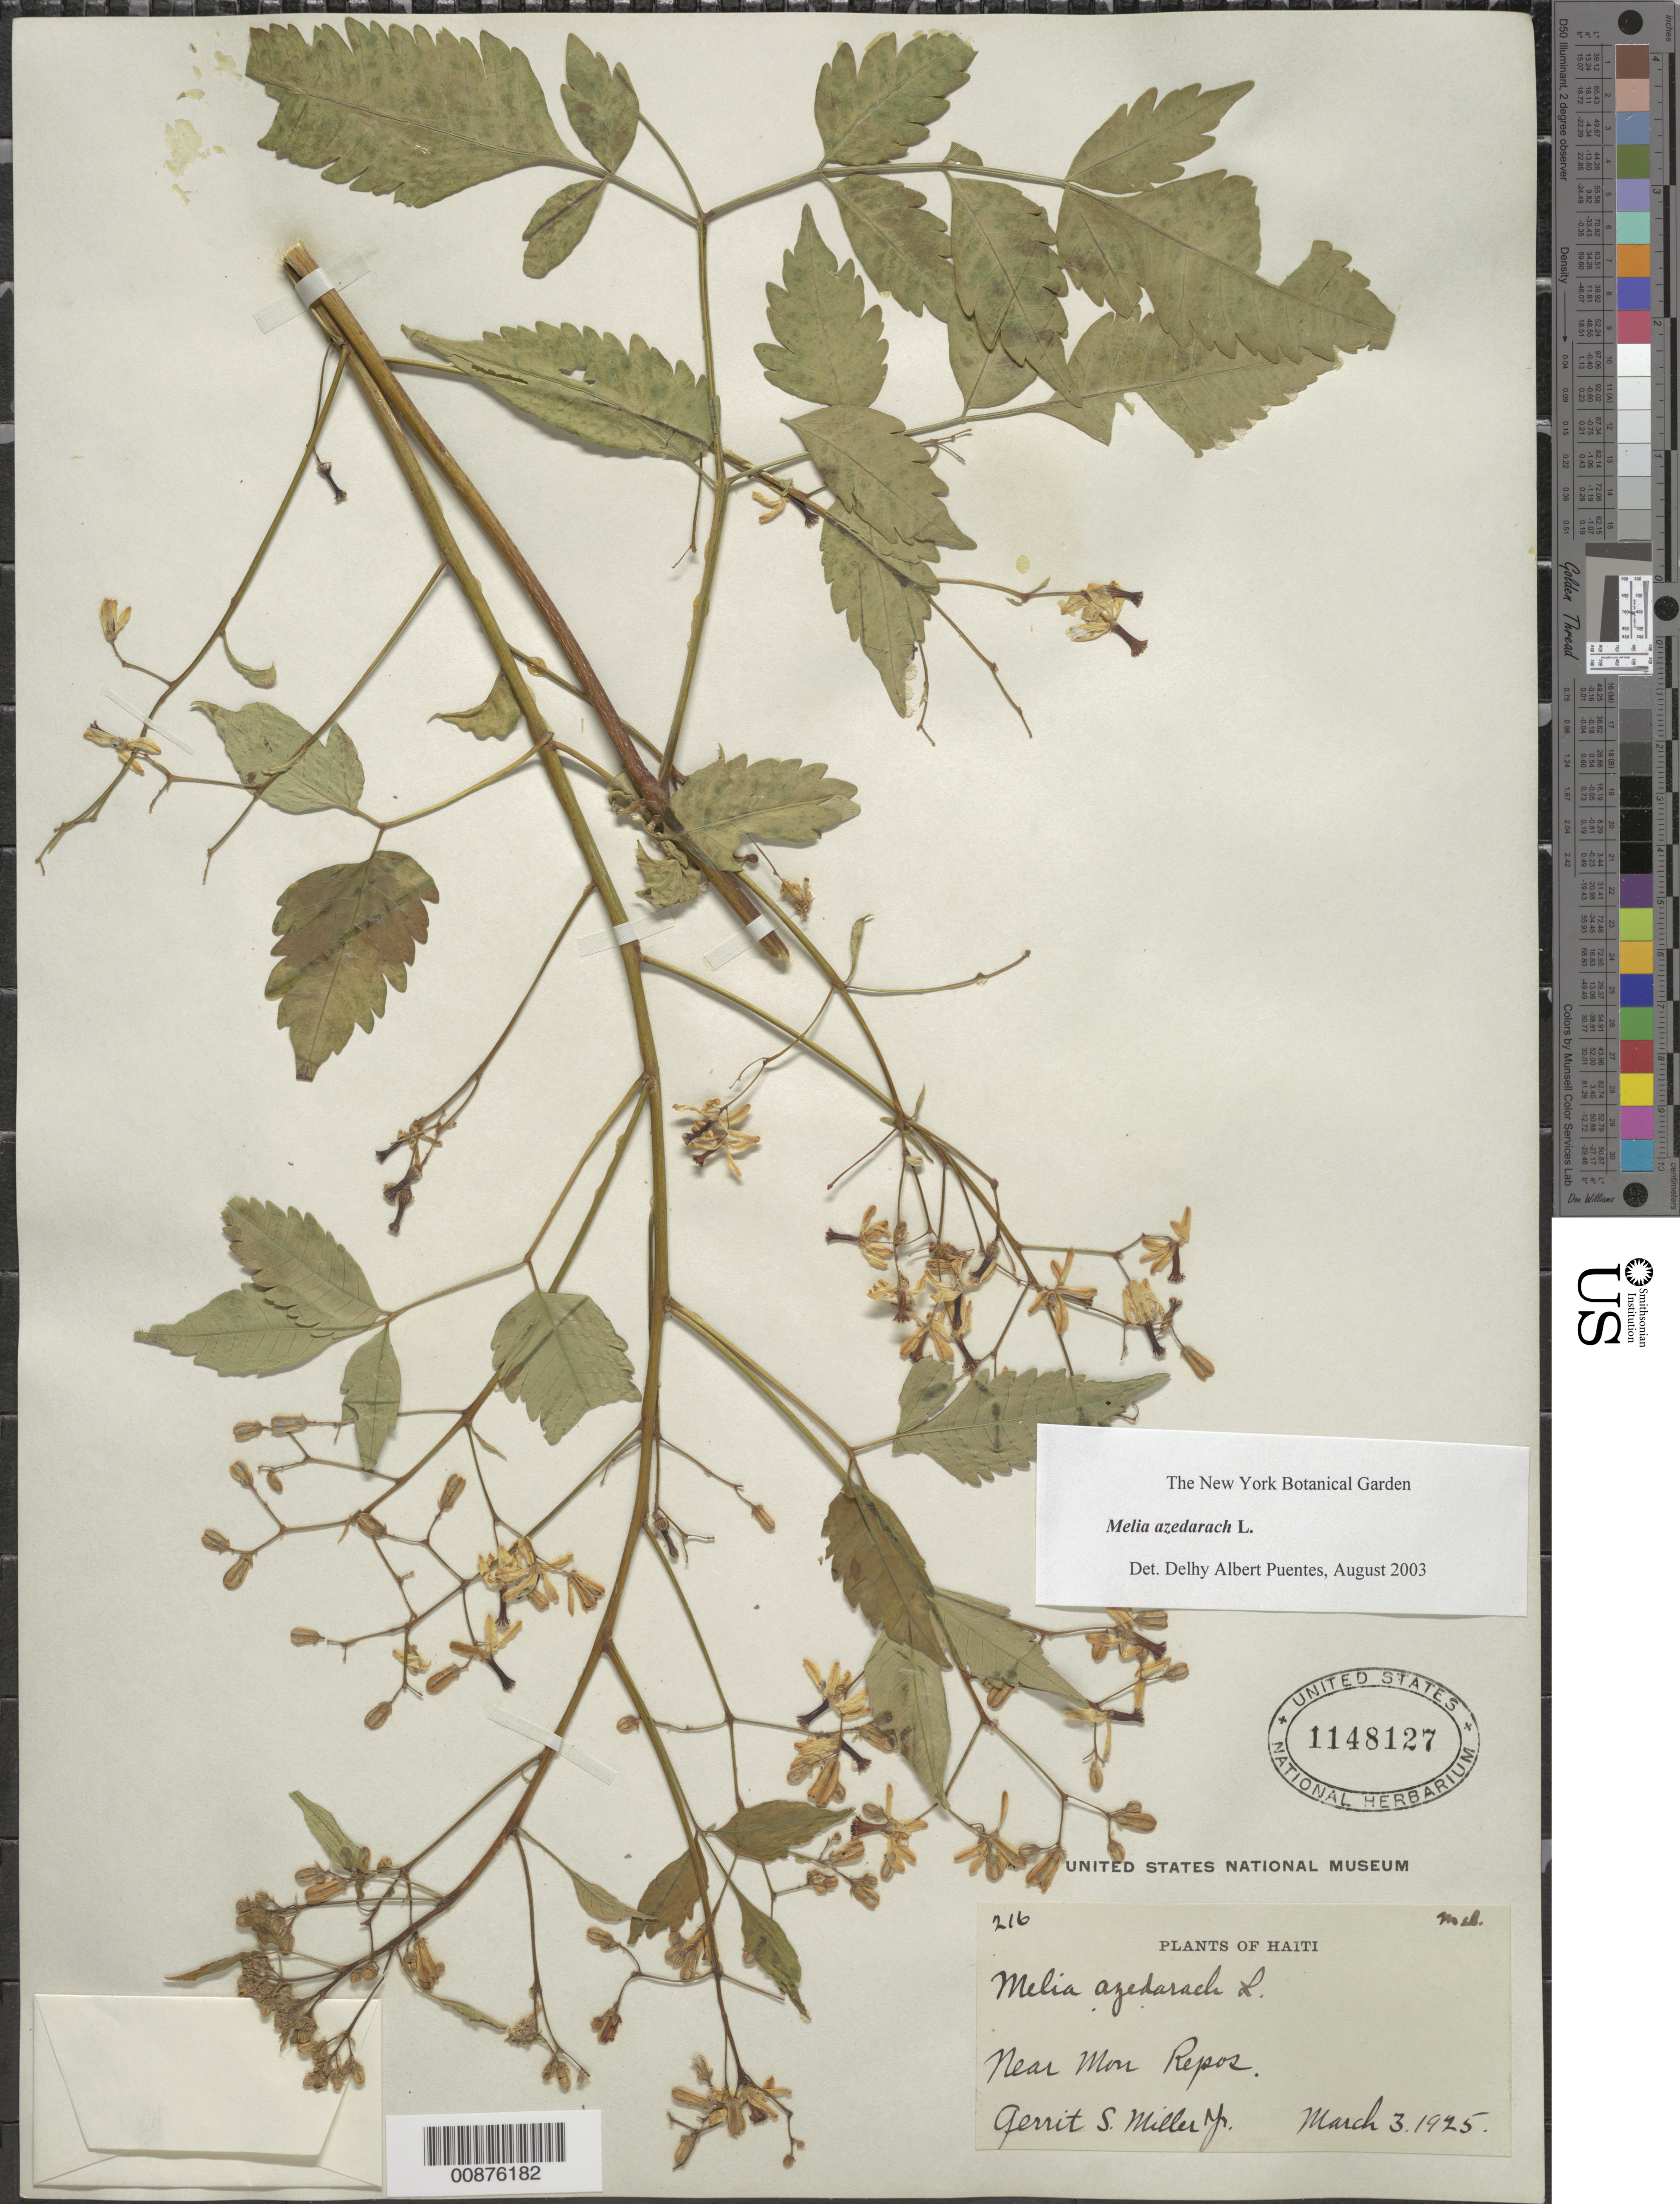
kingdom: Plantae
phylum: Tracheophyta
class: Magnoliopsida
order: Sapindales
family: Meliaceae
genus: Melia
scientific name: Melia azedarach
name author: L.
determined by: Puentes, D. A.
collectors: G. S. Miller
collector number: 216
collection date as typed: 03 Mar 1925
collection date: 1925-03-03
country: Haiti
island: Hispaniola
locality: Near Mon Repos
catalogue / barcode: US 1148127